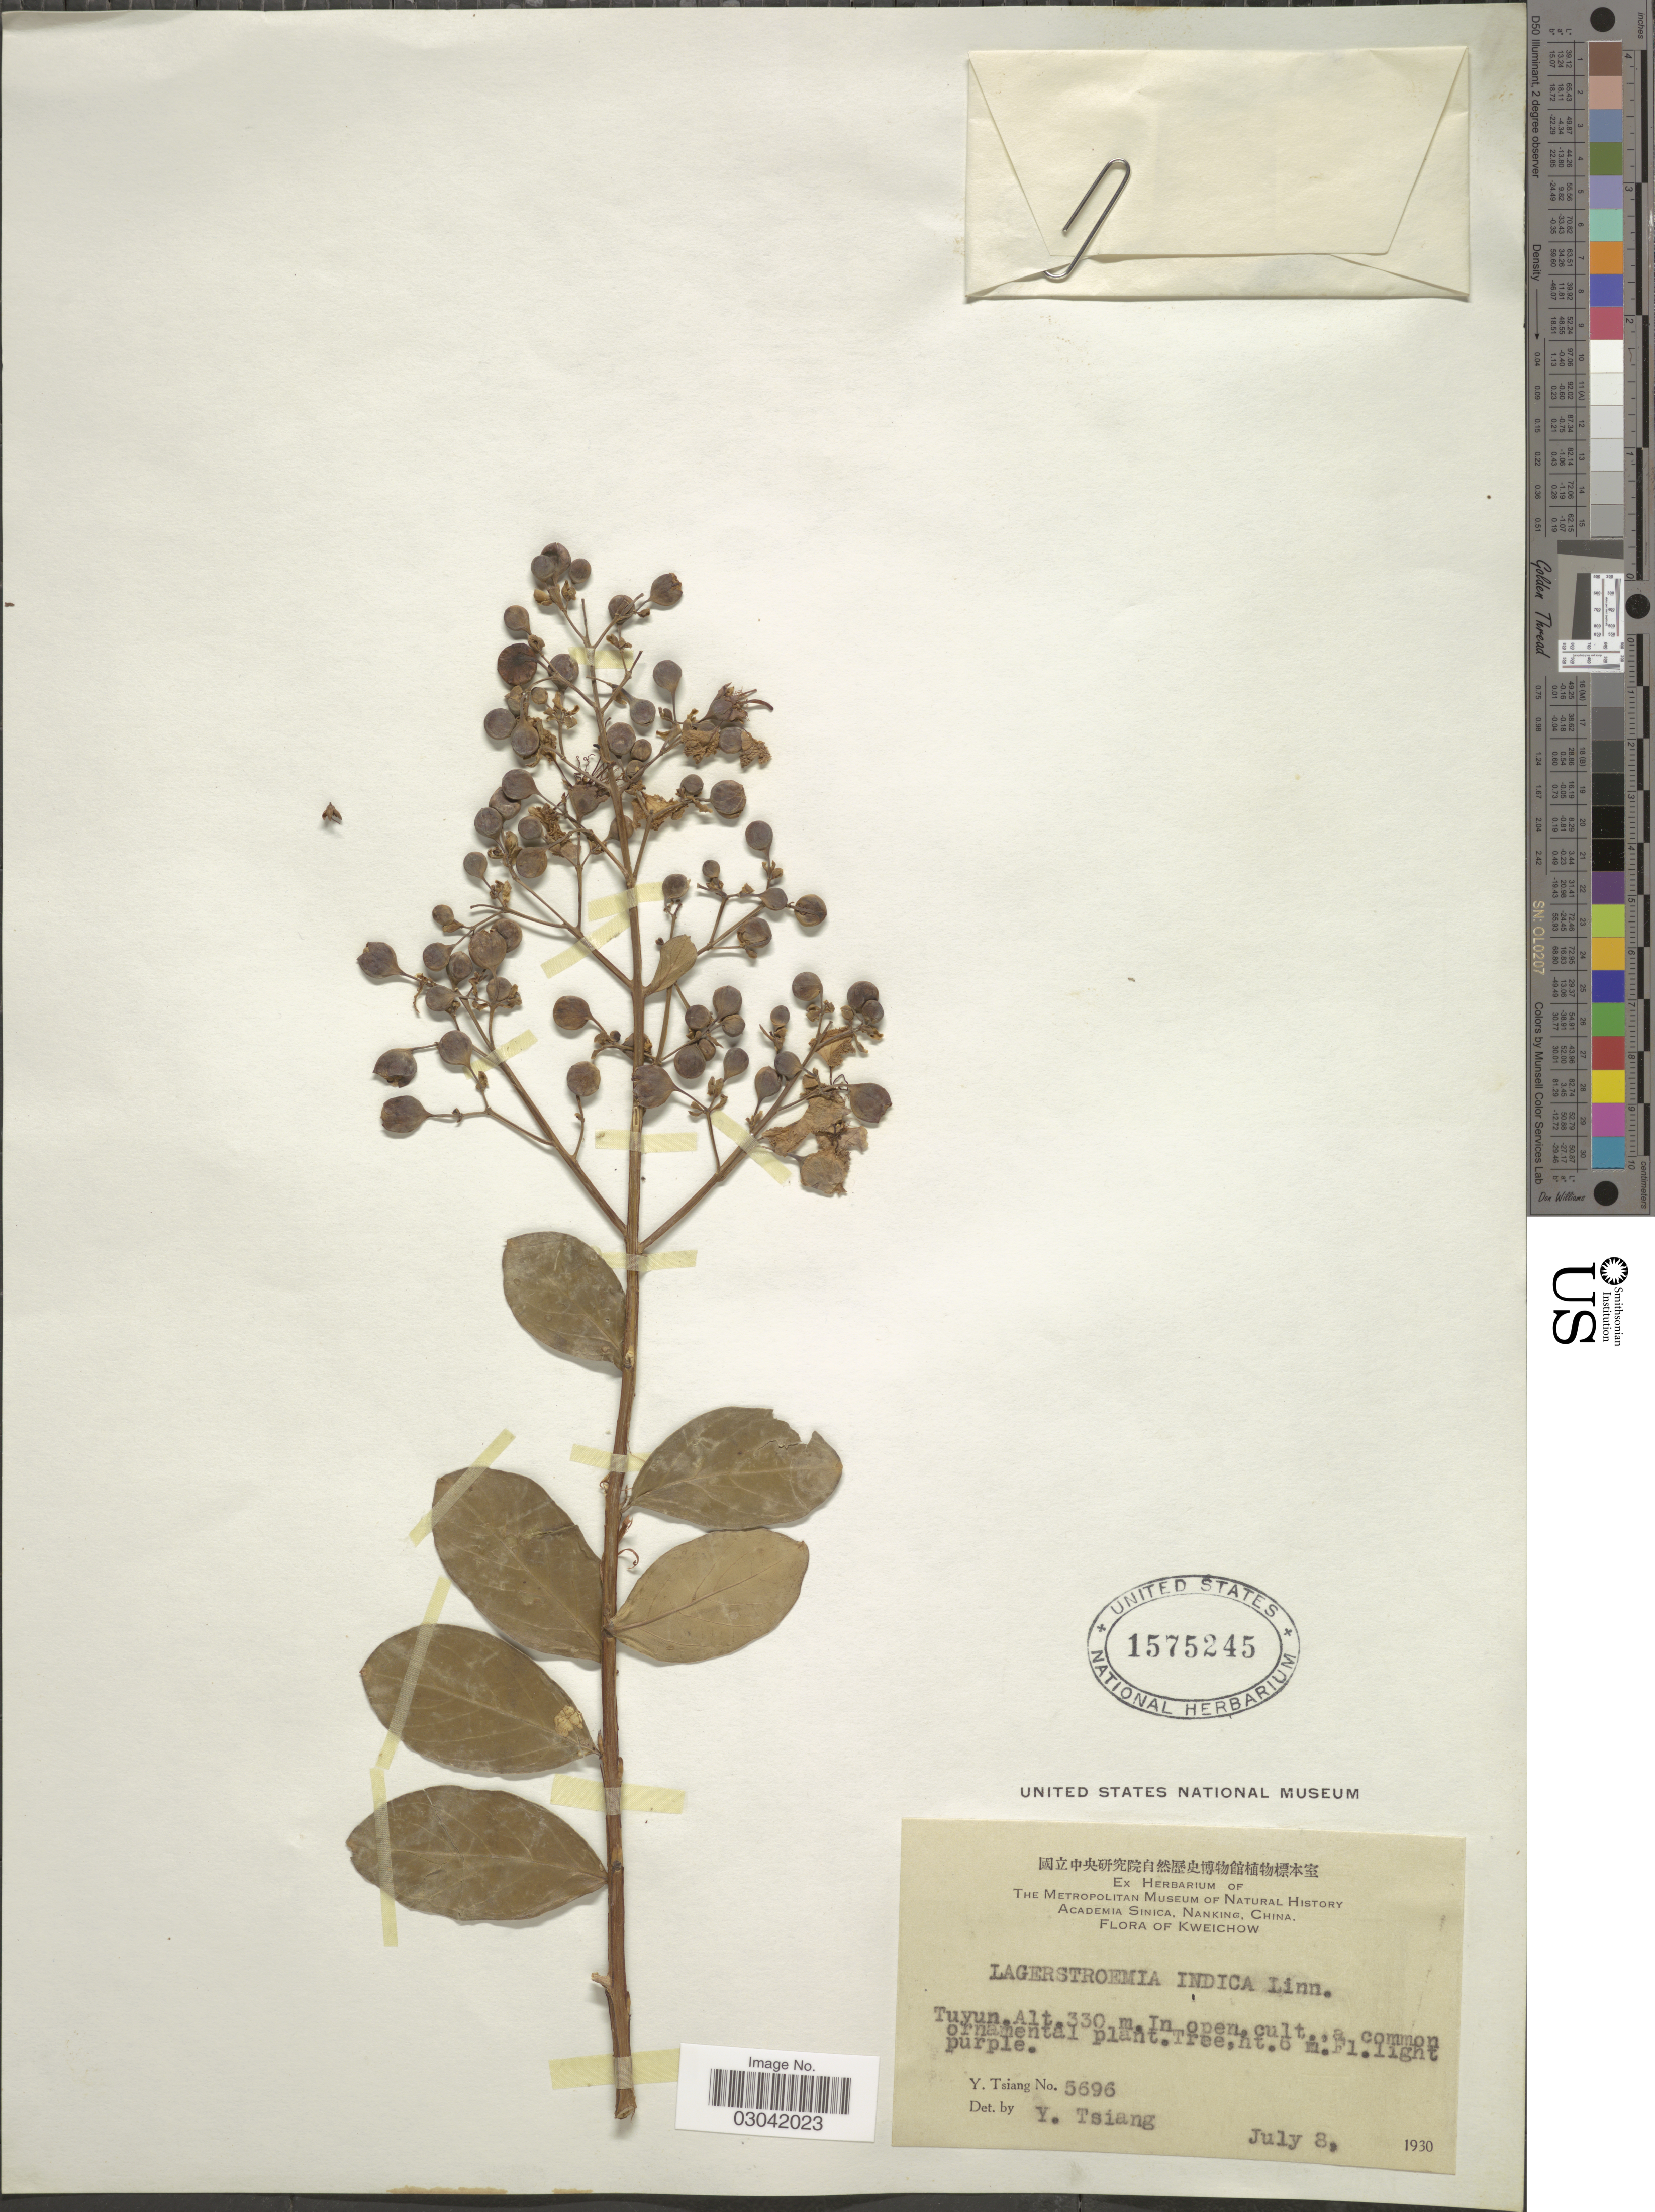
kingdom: Plantae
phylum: Tracheophyta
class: Magnoliopsida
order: Myrtales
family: Lythraceae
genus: Lagerstroemia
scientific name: Lagerstroemia indica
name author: L.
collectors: Y. Tsiang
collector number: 5696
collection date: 1930-07-08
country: China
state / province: Guizhou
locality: Kweichow. Tuyun.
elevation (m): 330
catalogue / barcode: US 1575245